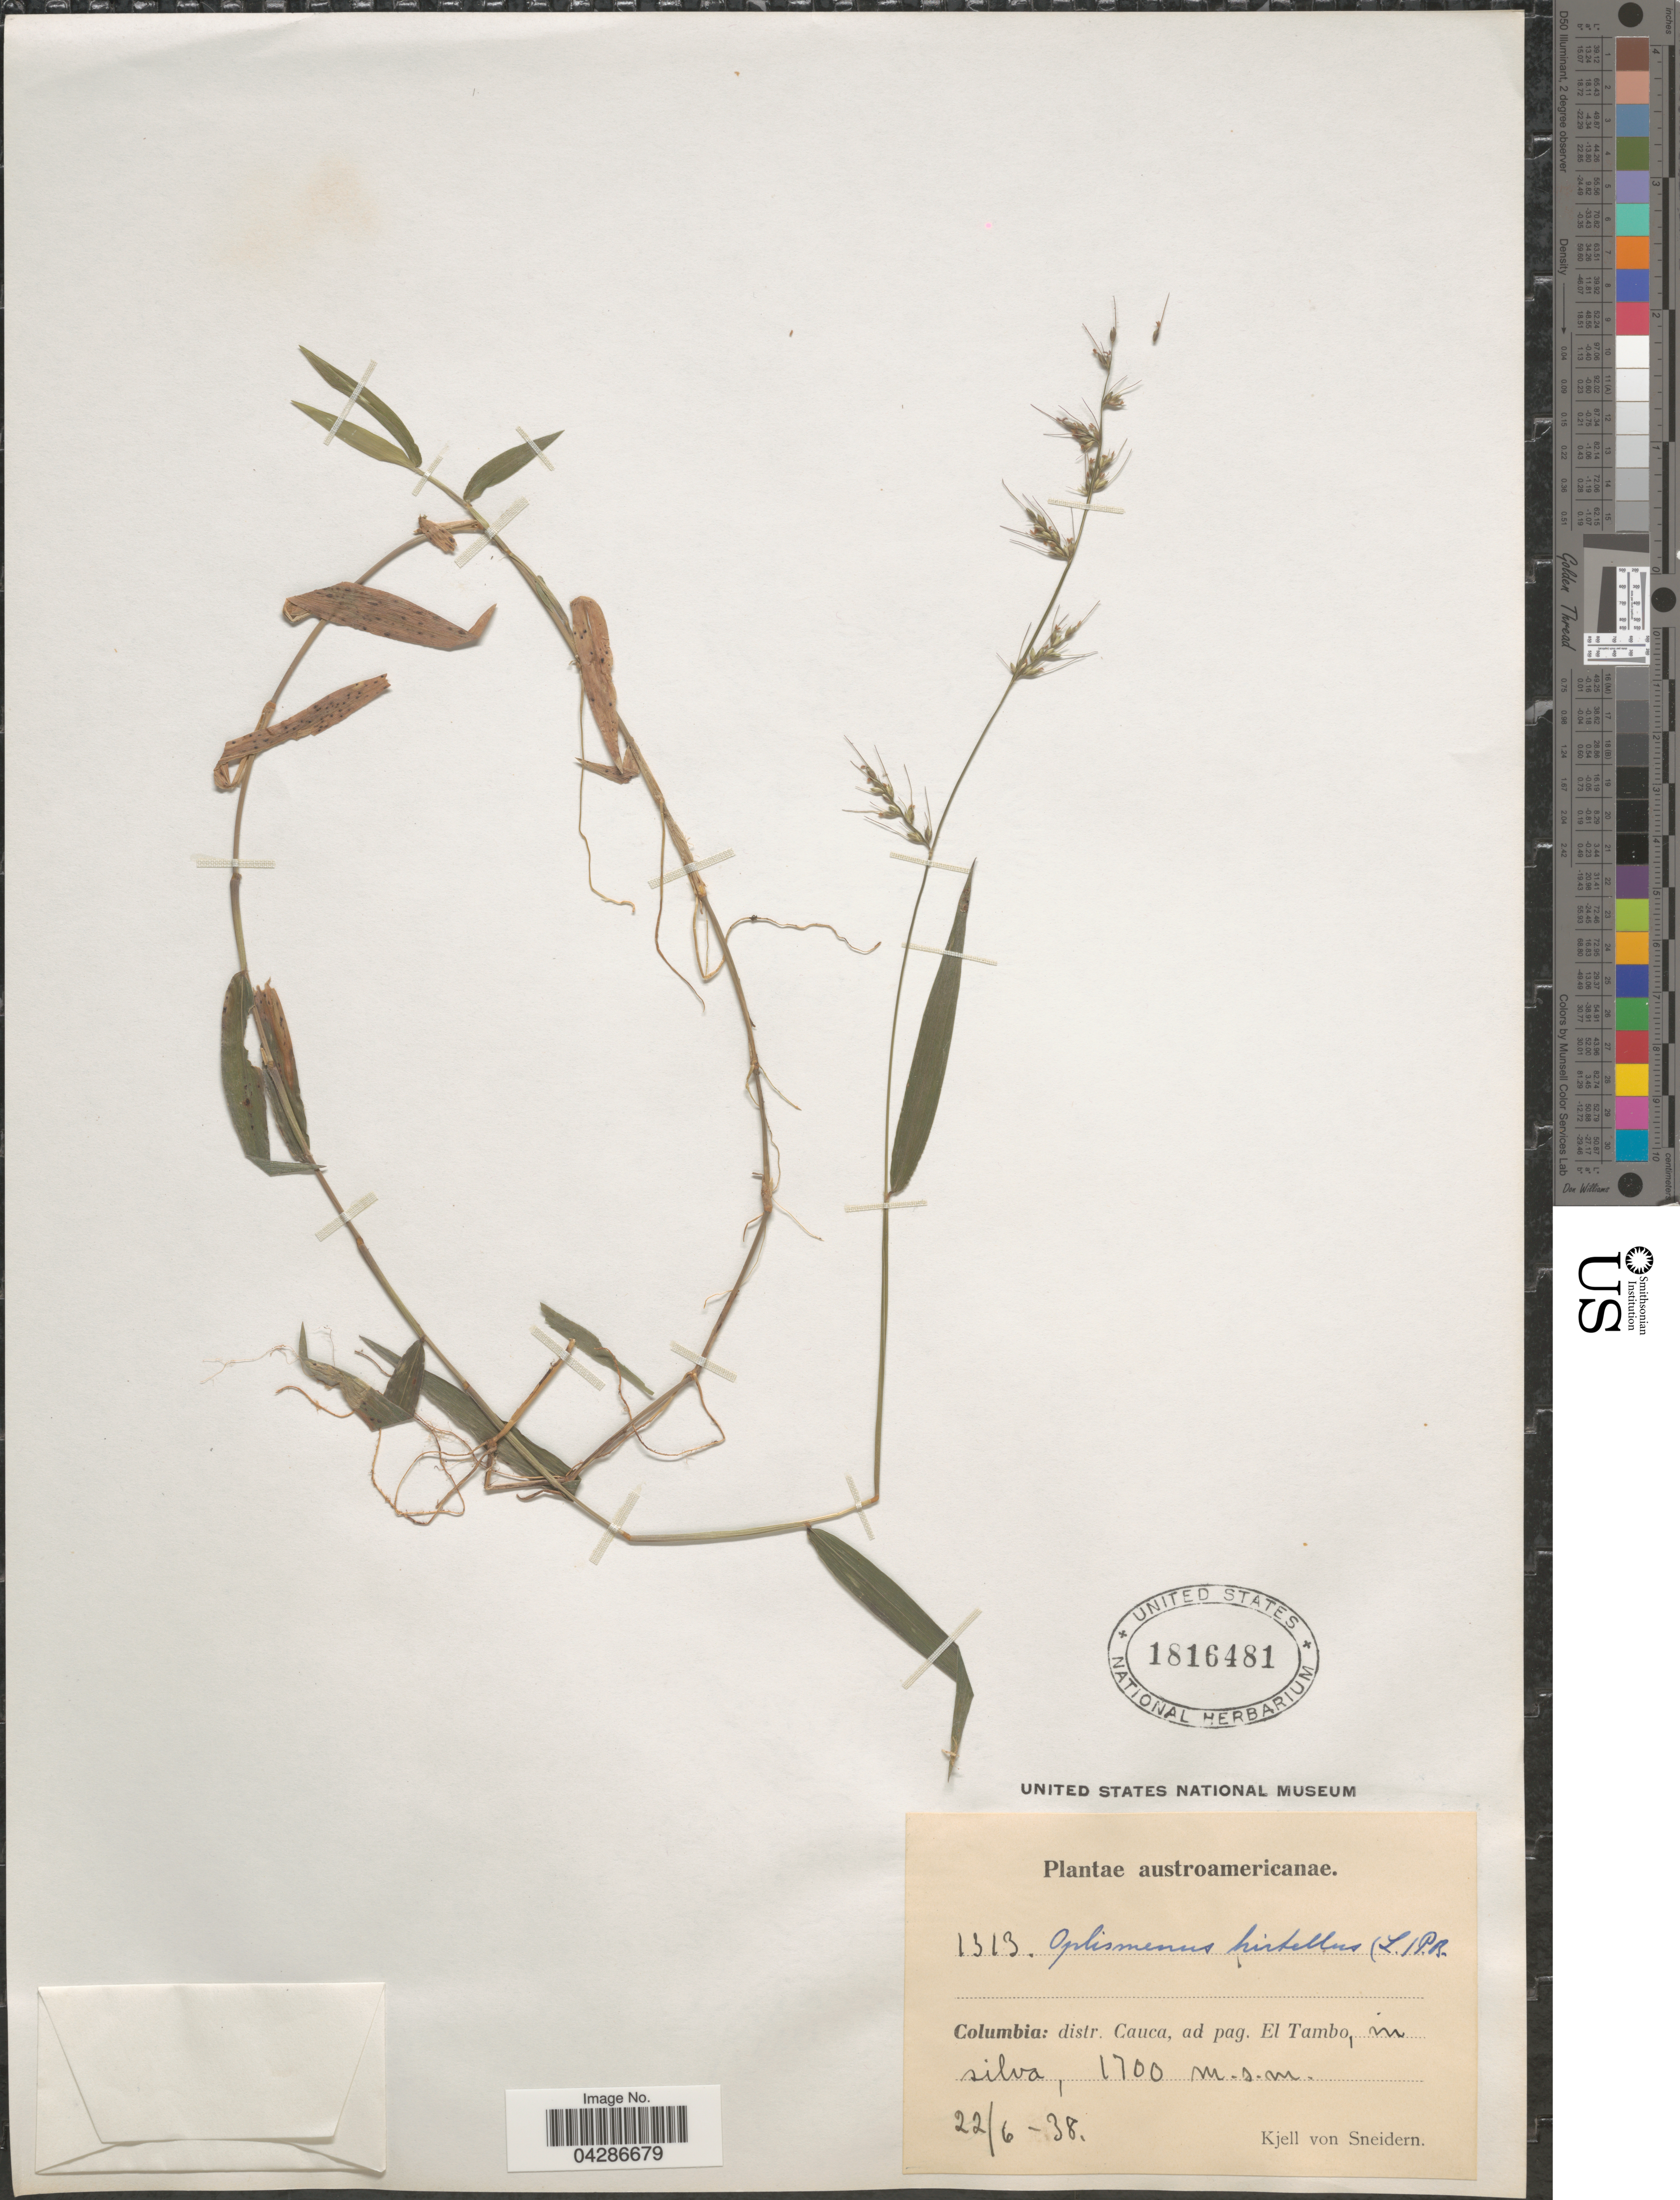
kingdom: Plantae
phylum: Tracheophyta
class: Liliopsida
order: Poales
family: Poaceae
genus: Oplismenus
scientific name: Oplismenus hirtellus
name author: (L.) P. Beauv.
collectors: K. von Sneidern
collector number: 1313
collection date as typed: Transcribed d/m/y: 22/6/38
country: Colombia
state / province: Cauca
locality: Austroamericanae. Distr. Cauca, ad pag. El Tambo.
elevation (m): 1700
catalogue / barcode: US 1816481